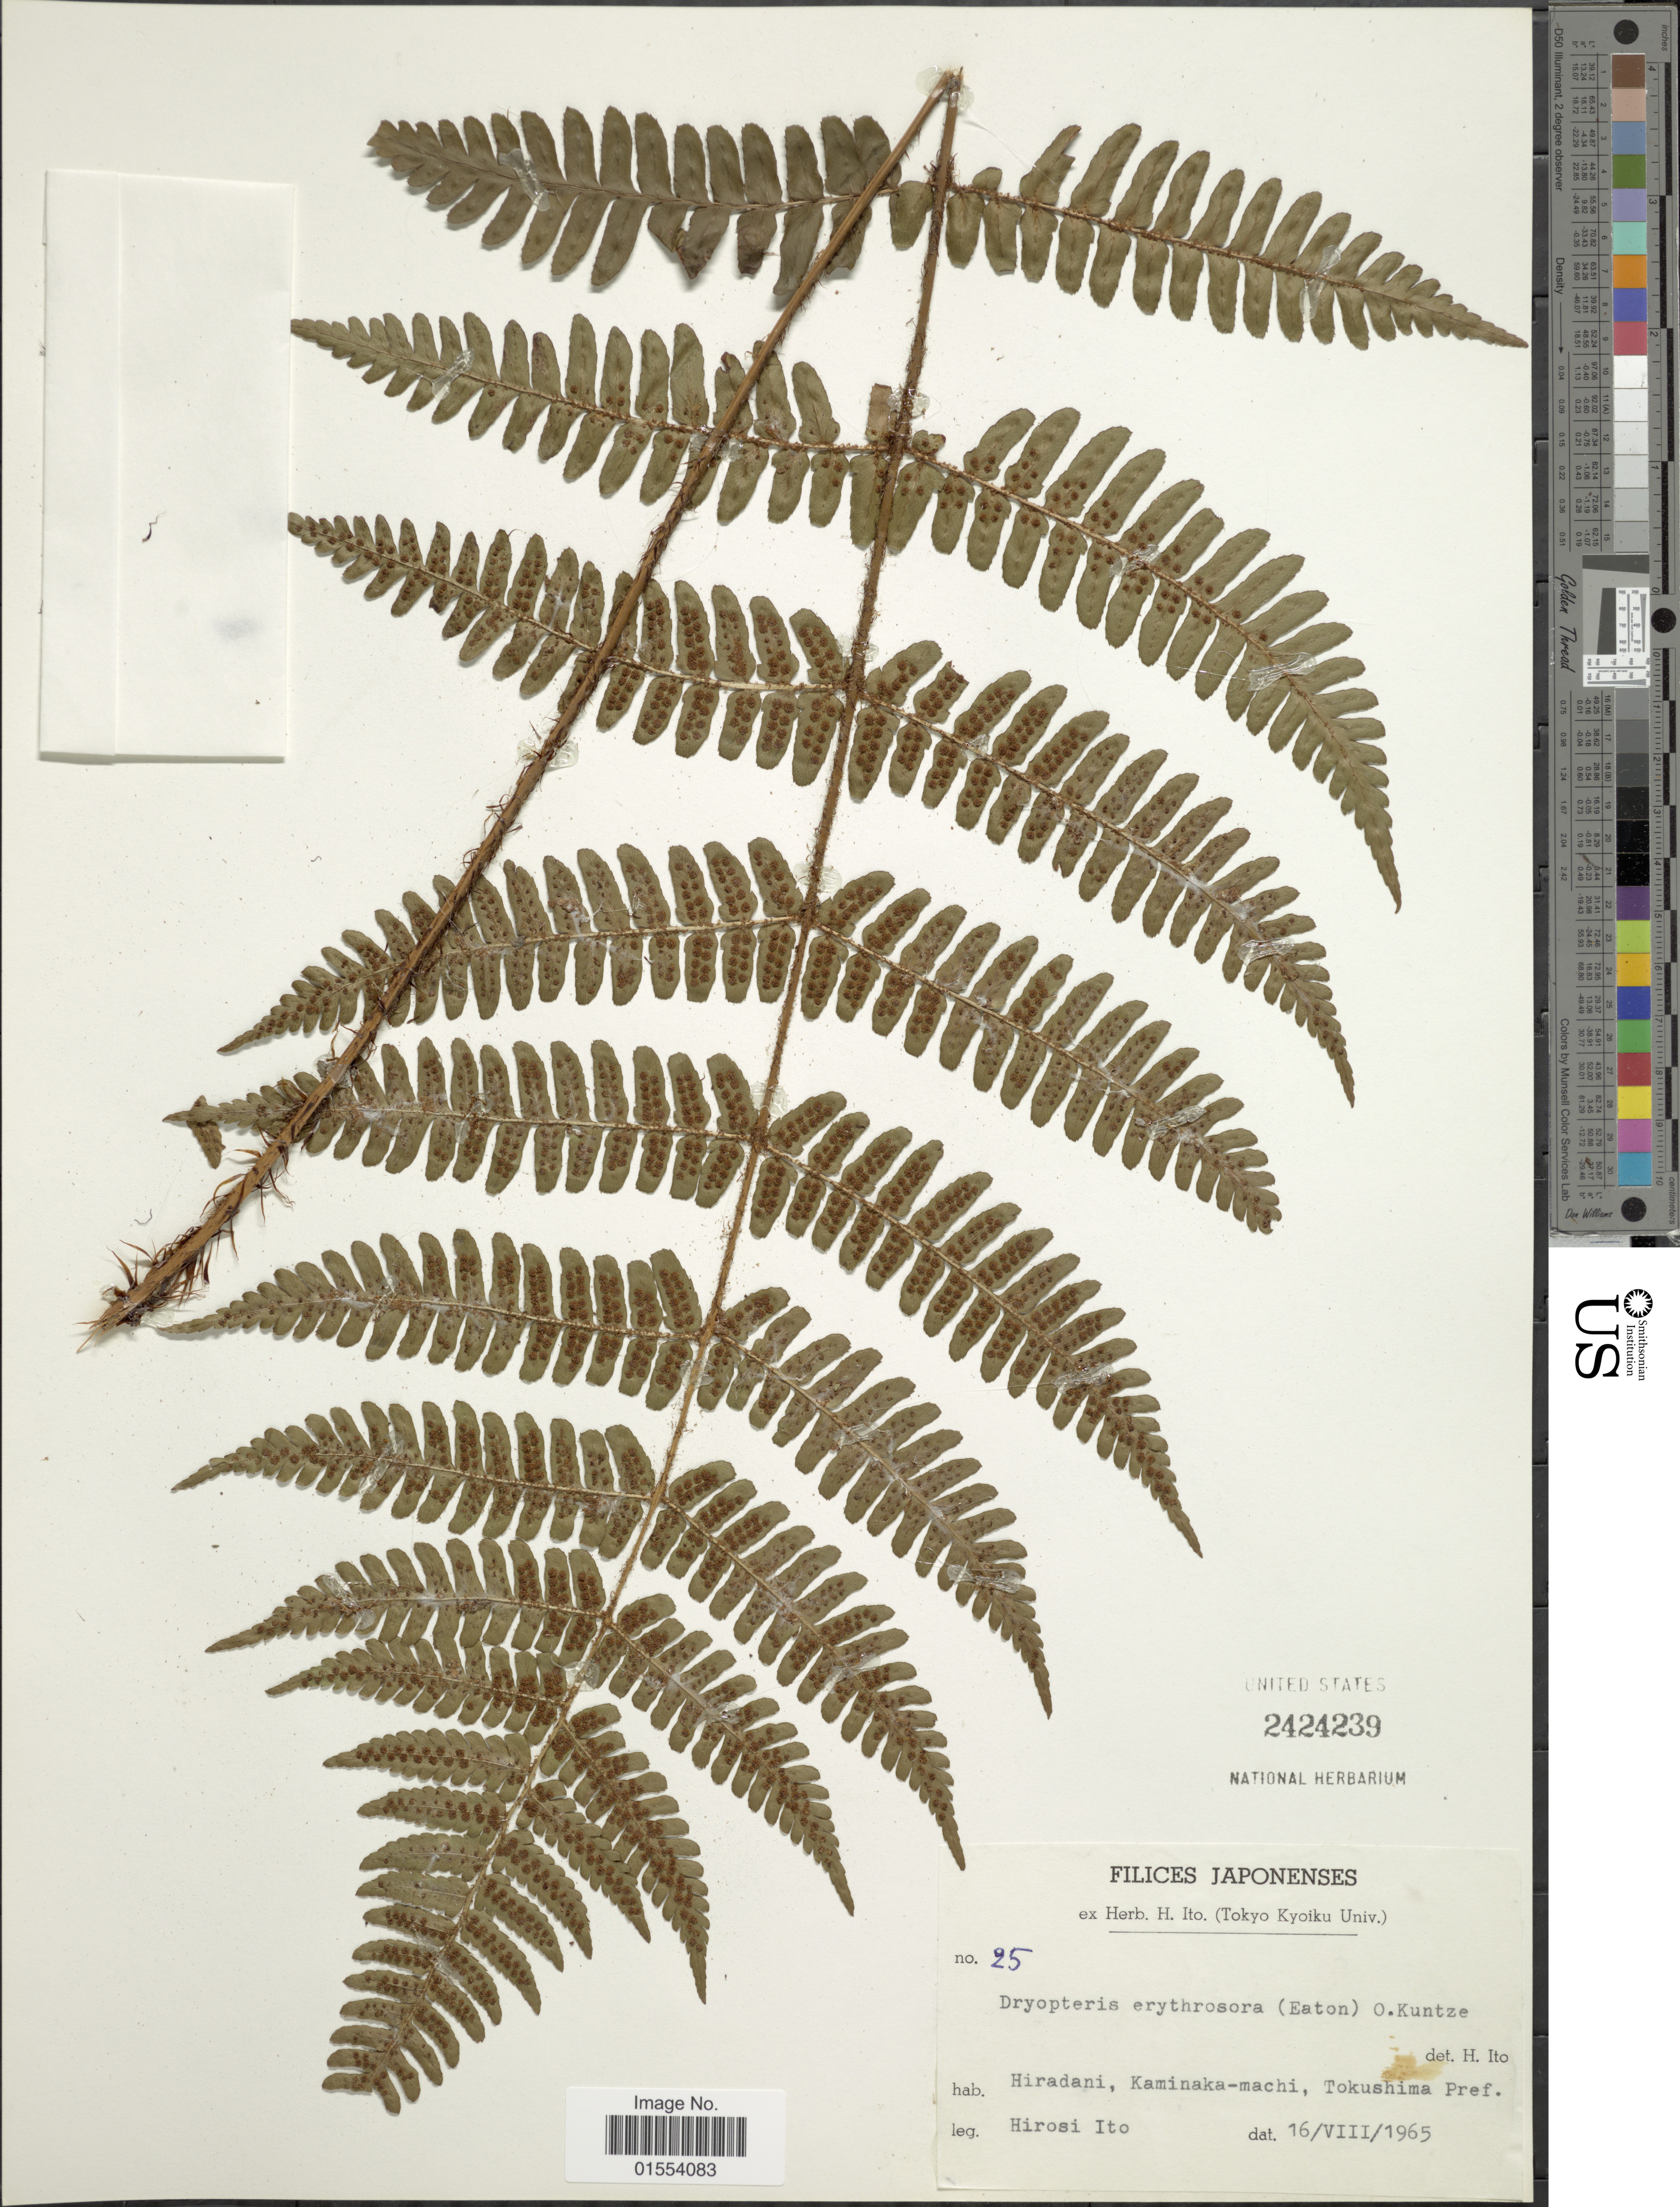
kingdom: Plantae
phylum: Tracheophyta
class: Polypodiopsida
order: Polypodiales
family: Dryopteridaceae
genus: Dryopteris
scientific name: Dryopteris erythrosora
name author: (D.C. Eaton) Kuntze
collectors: H. Itô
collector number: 25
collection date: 1965-08-16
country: Japan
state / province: Tokusima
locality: Japonenses, Hiradani, Kaminaka-machi, Tokushima Pref.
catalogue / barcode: US 2424239